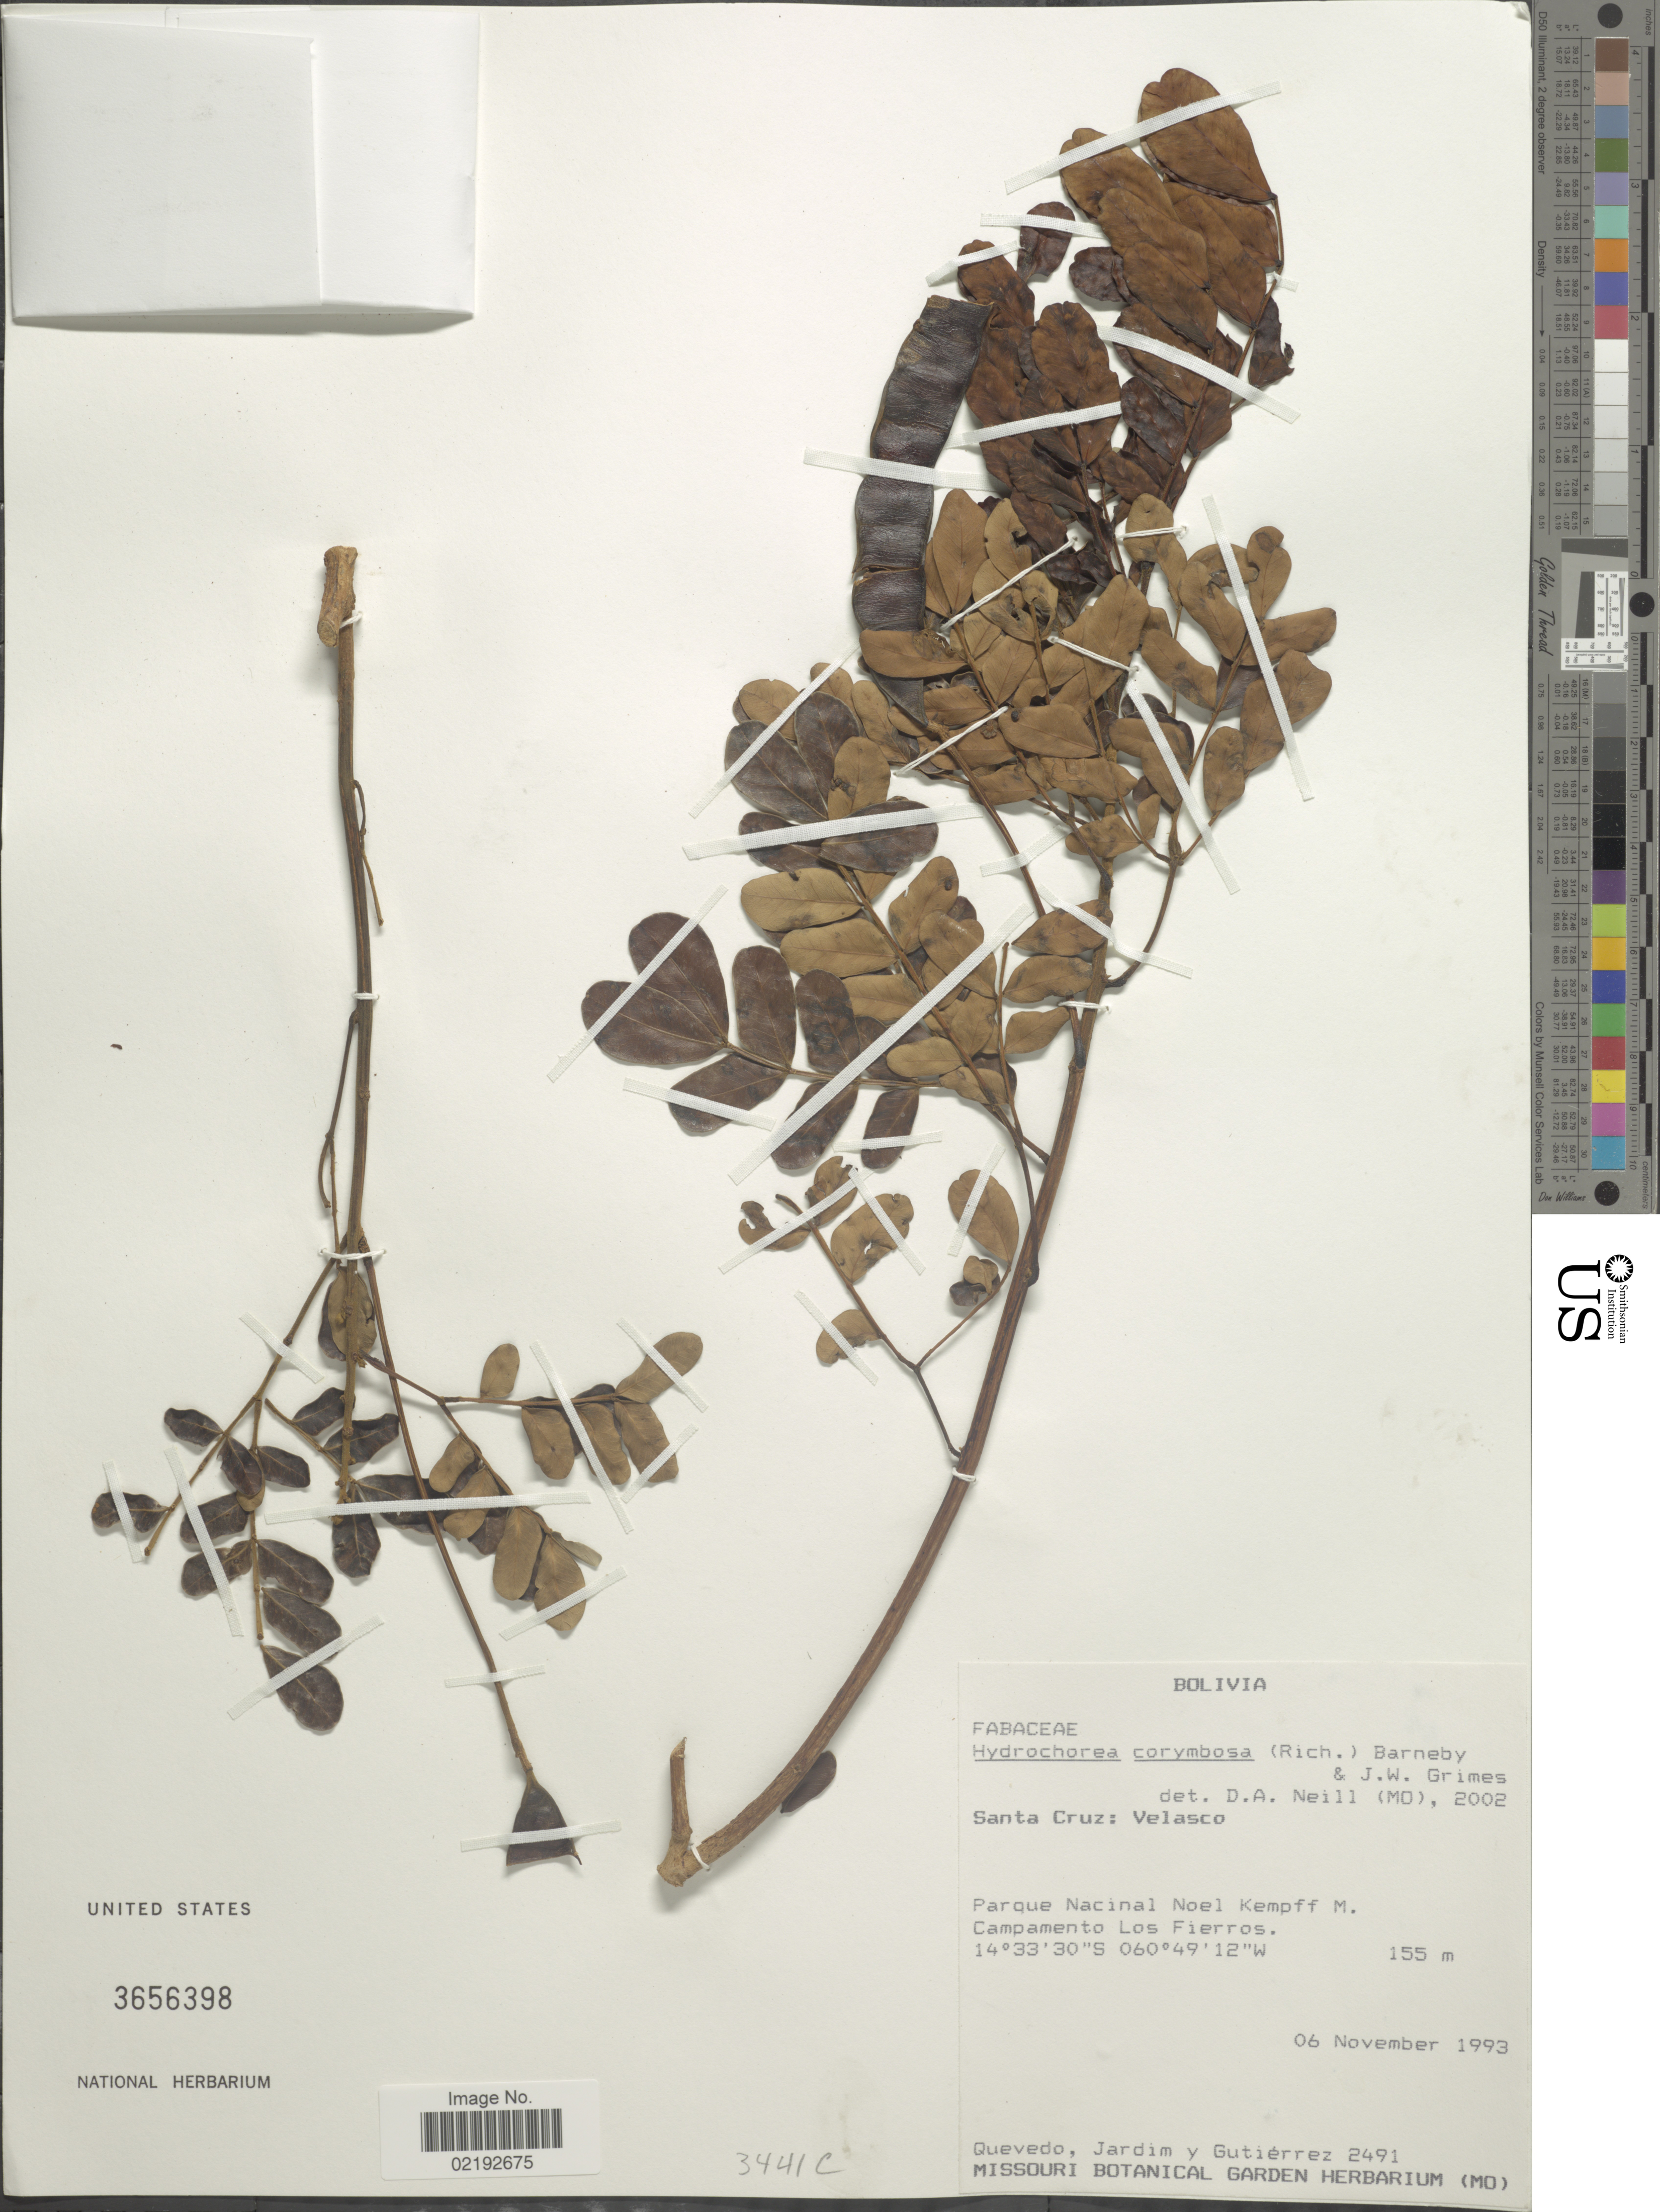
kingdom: Plantae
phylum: Tracheophyta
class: Magnoliopsida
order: Fabales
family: Fabaceae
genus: Hydrochorea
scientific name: Hydrochorea corymbosa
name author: (Rich.) Barneby & J.W. Grimes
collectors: -- Quevedo, Jardim, -- & Gutiérrez, --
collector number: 2491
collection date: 1993-11-06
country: Bolivia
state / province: Santa Cruz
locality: Velasco, Parque Nacional Noel Kempff M., Campamento Los Fierros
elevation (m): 155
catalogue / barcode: US 3656398